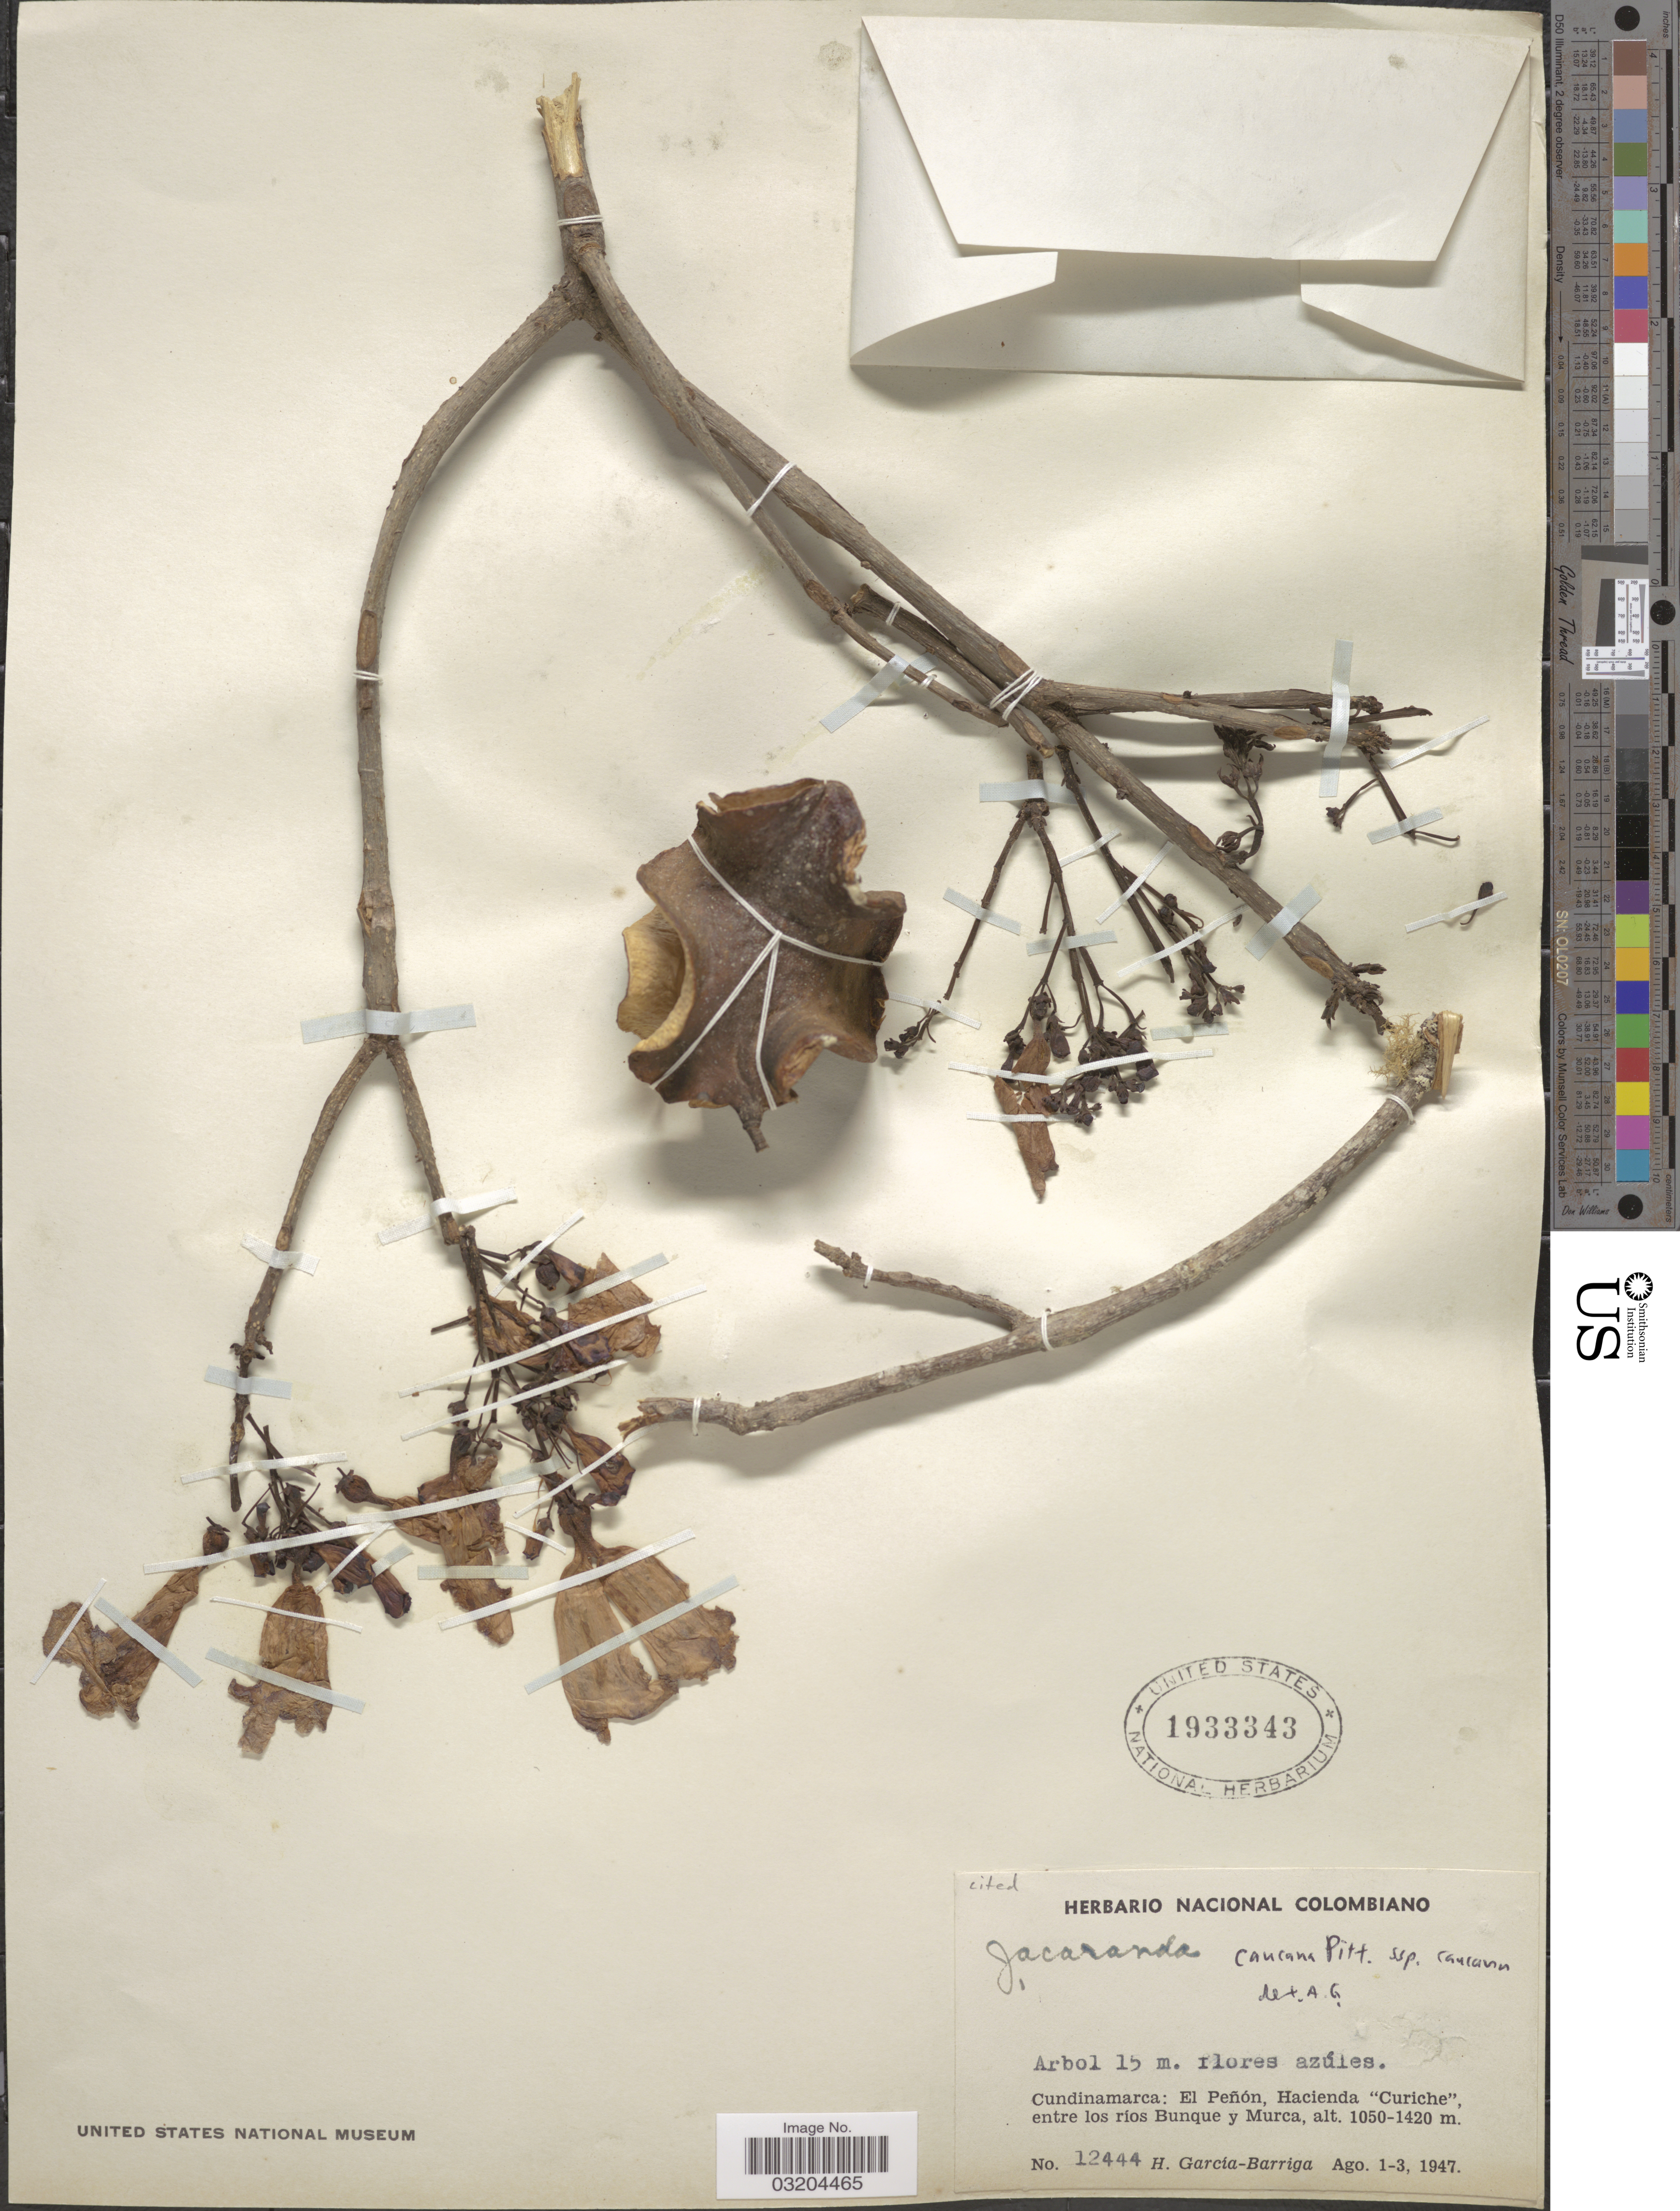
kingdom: Plantae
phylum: Tracheophyta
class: Magnoliopsida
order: Lamiales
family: Bignoniaceae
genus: Jacaranda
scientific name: Jacaranda caucana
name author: Pittier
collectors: H. García Barriga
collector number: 12444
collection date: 1947-08-01/1947-08-03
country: Colombia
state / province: Cundinamarca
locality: El Peñon, Hacienda "Curiche", entre los ríos Bunque y Murca.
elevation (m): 1050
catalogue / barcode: US 1933343